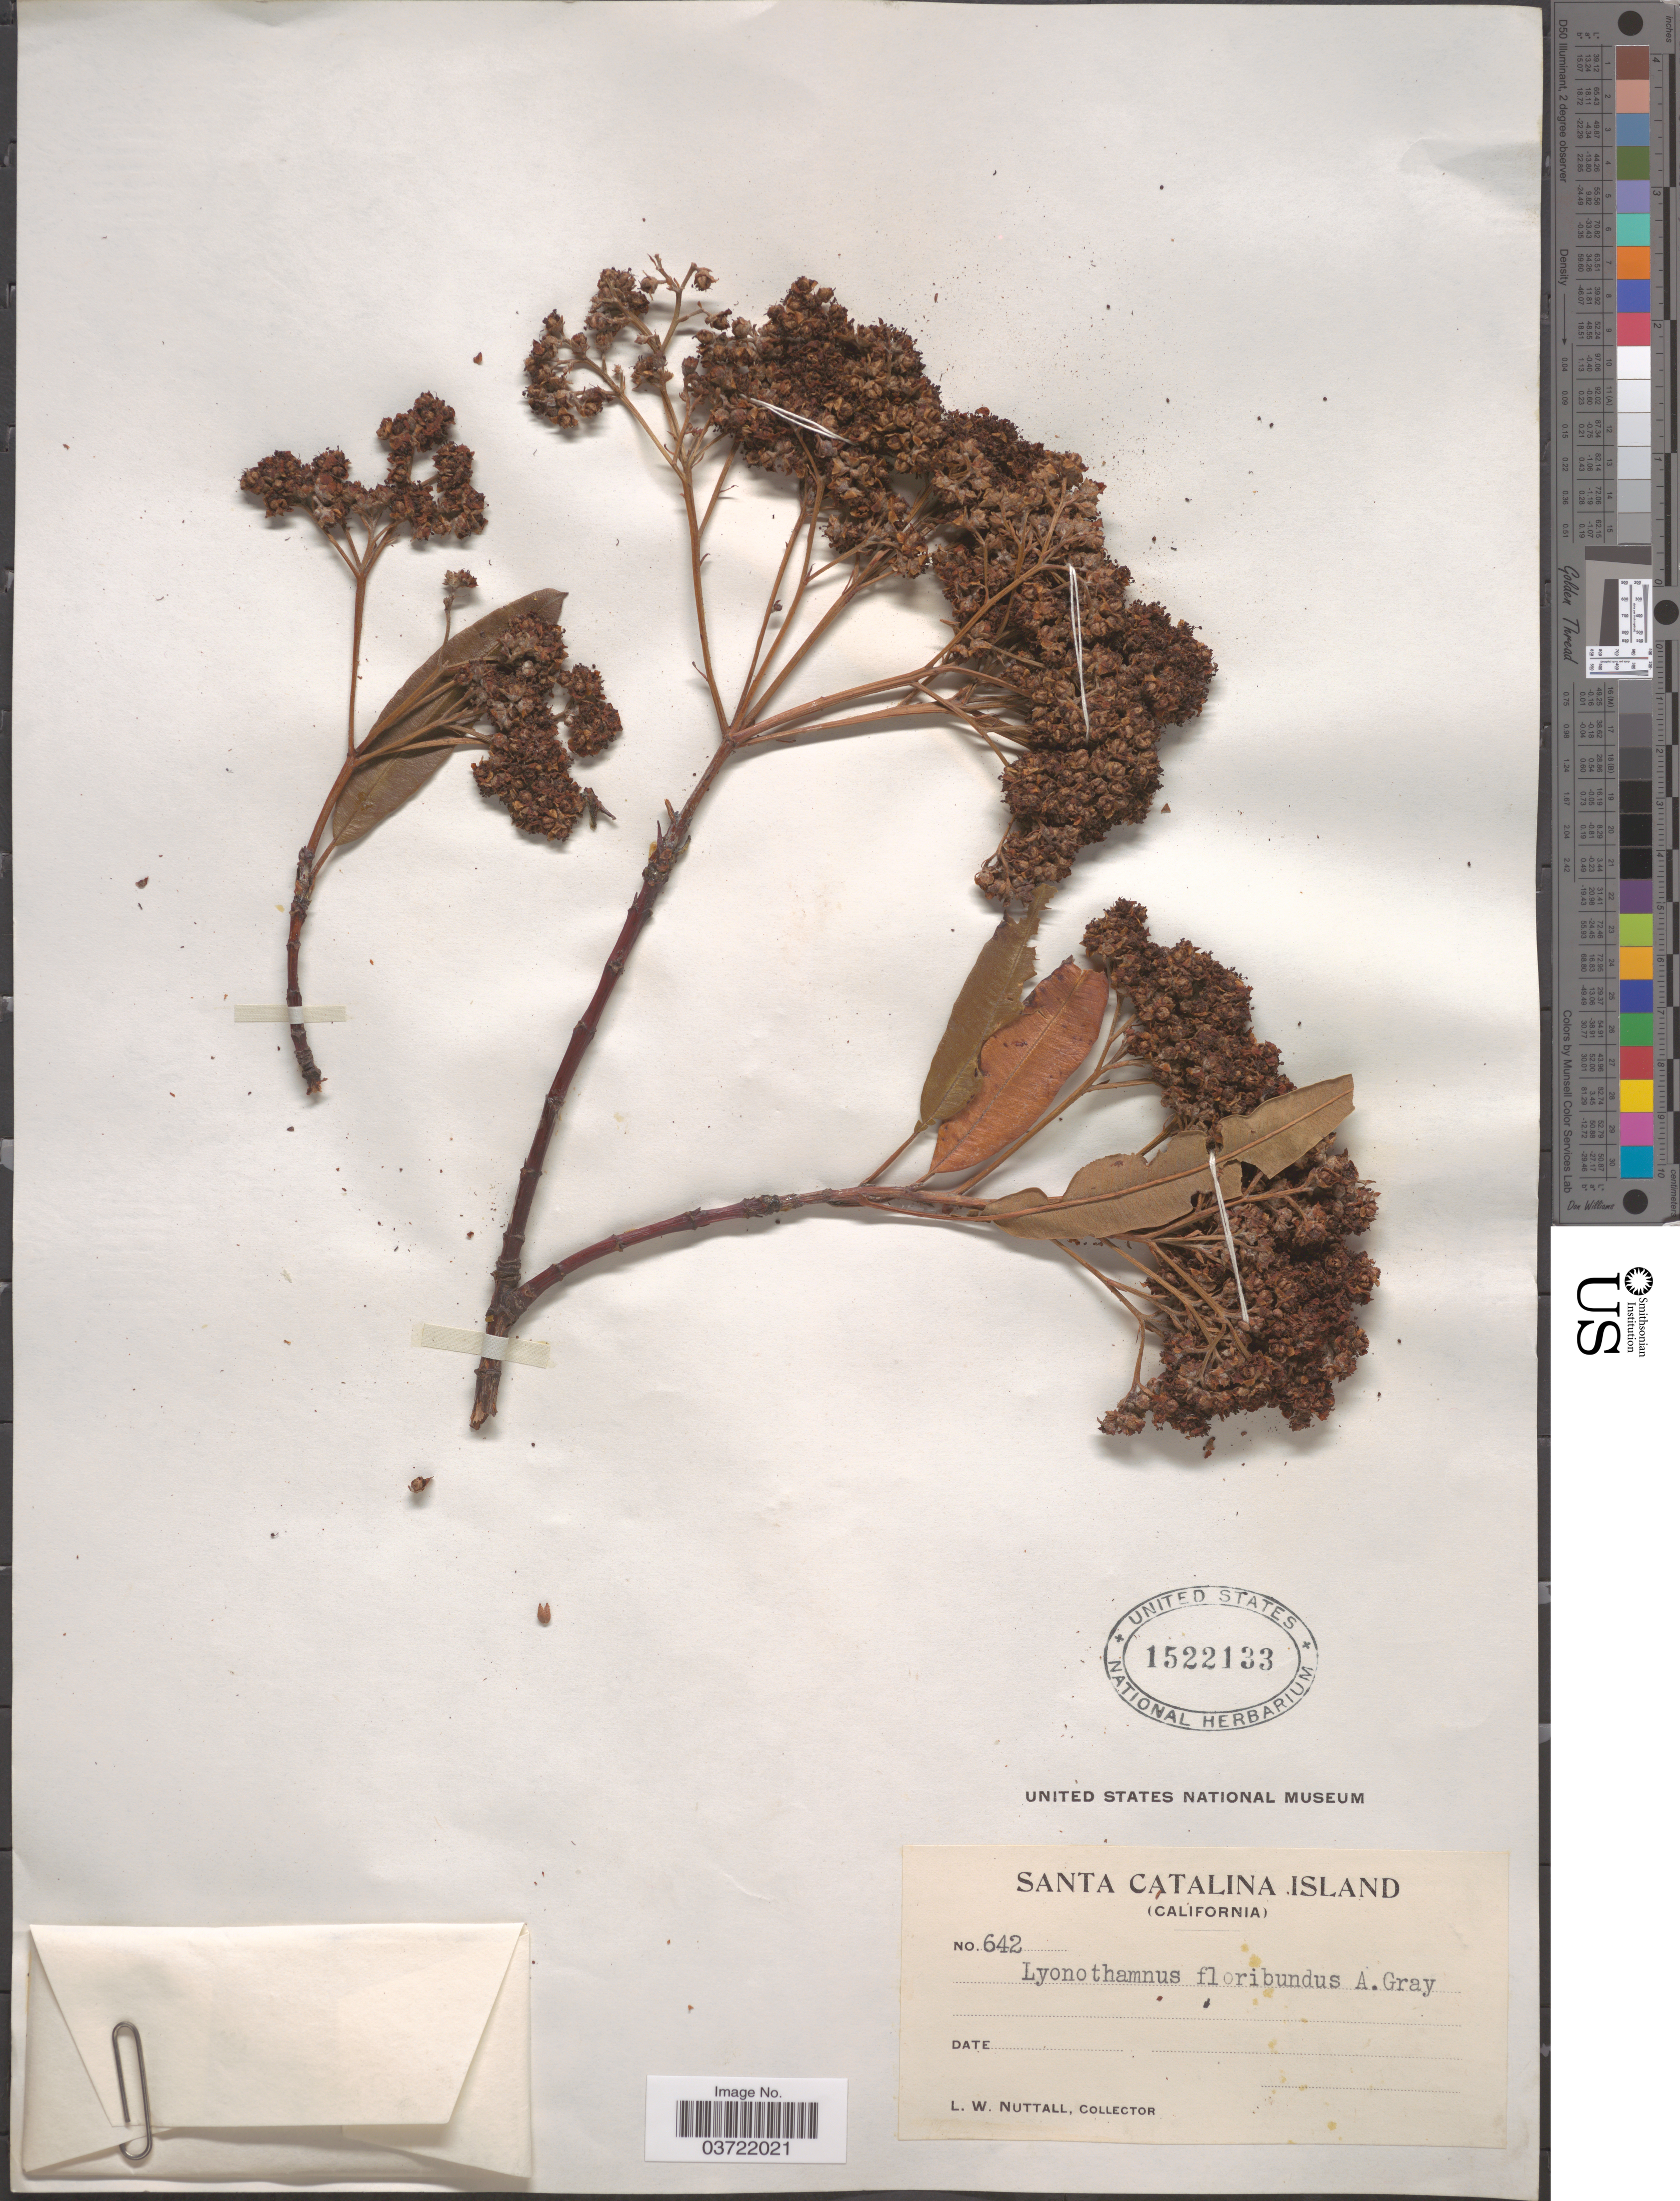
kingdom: Plantae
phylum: Tracheophyta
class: Magnoliopsida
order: Rosales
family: Rosaceae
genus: Lyonothamnus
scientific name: Lyonothamnus floribundus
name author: A. Gray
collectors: L. W. Nuttall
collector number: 642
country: United States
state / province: California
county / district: Los Angeles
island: Santa Catalina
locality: Santa Catalina Island.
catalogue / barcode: US 1522133